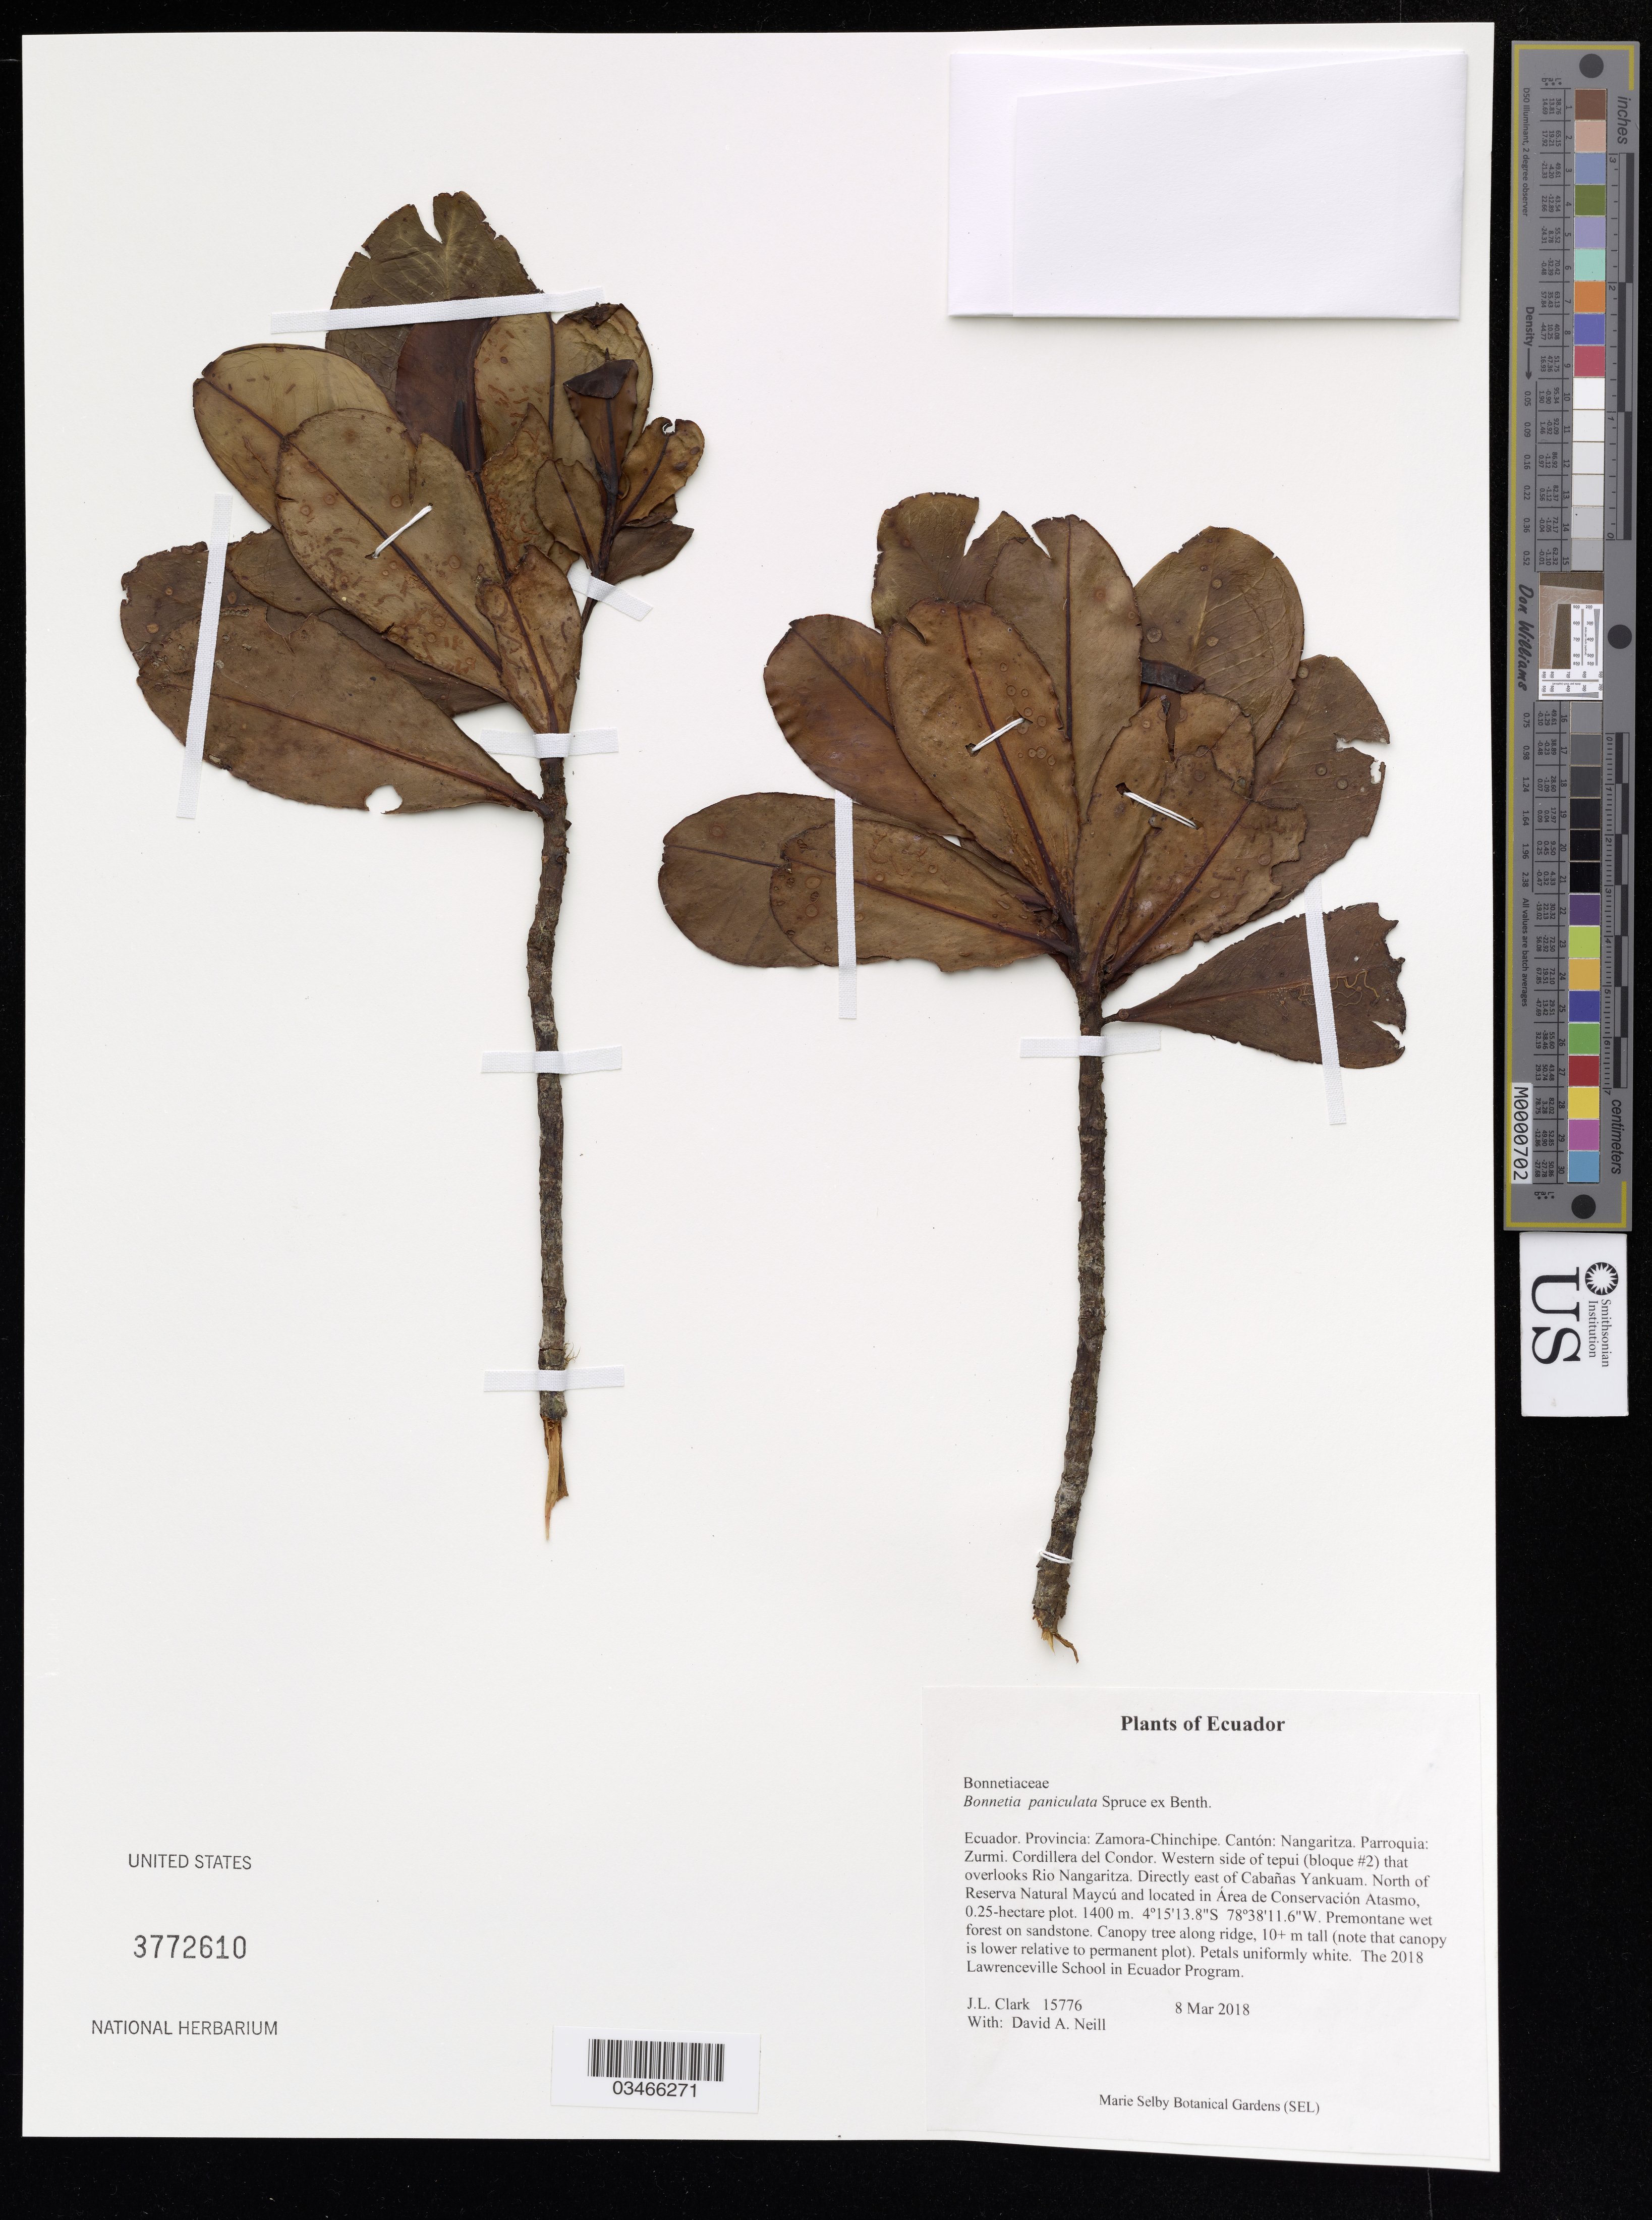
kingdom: Plantae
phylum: Tracheophyta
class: Magnoliopsida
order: Malpighiales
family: Bonnetiaceae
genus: Bonnetia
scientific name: Bonnetia paniculata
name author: Spruce ex Benth.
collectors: J. Clark & D. A. Neill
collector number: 15776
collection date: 2018-03-08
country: Ecuador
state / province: Zamora-Chinchipe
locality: Cantón: Nangaritza, Parroquia: Zurmi, Cordillera del Condor, Western side of tepui (bloque #2) that overlooks Rio Nangaritza, Directly east of Cabañas Yankuam, North of Reserva Natural Maycú and located in Área de Conservación Atasmo.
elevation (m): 1400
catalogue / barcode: US 3772610